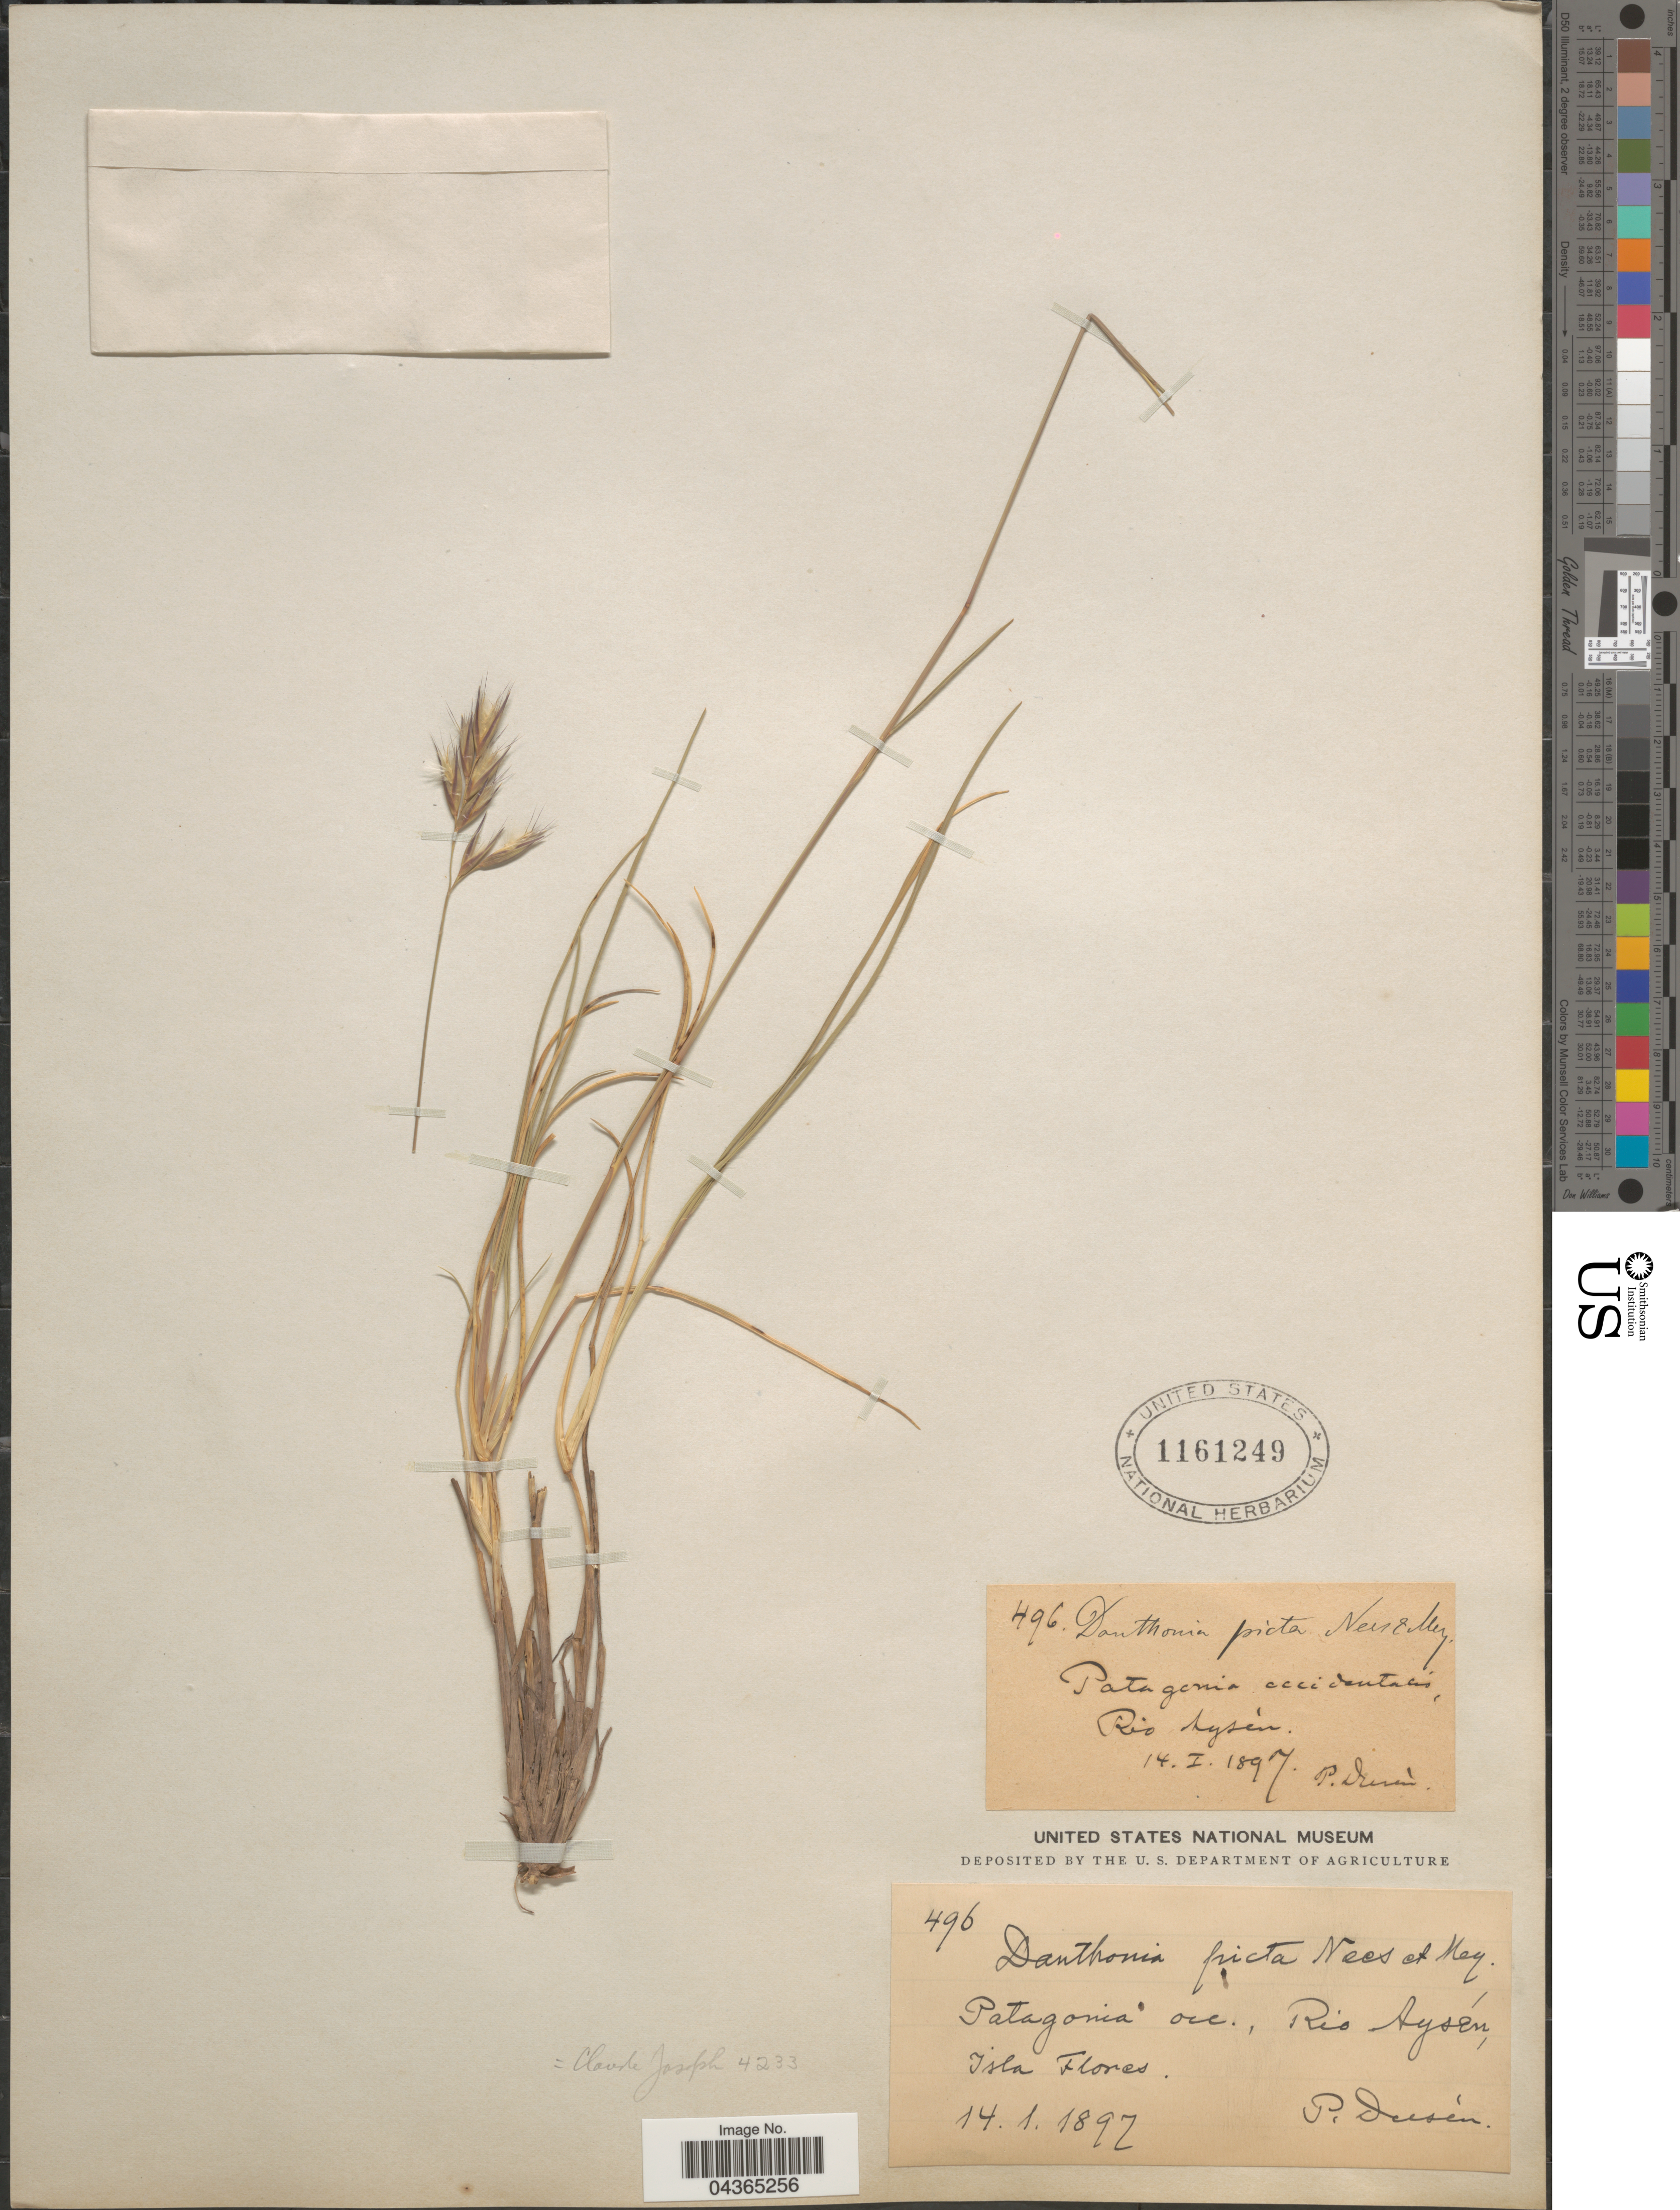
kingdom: Plantae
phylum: Tracheophyta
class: Liliopsida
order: Poales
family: Poaceae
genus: Rytidosperma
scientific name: Rytidosperma virescens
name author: (É. Desv.) Nicora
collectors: P. Dusén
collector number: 496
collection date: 1897-01-14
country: Chile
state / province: Aisén (XI)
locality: Patagonia occidentalis, Rio Aysén.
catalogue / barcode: US 1161249